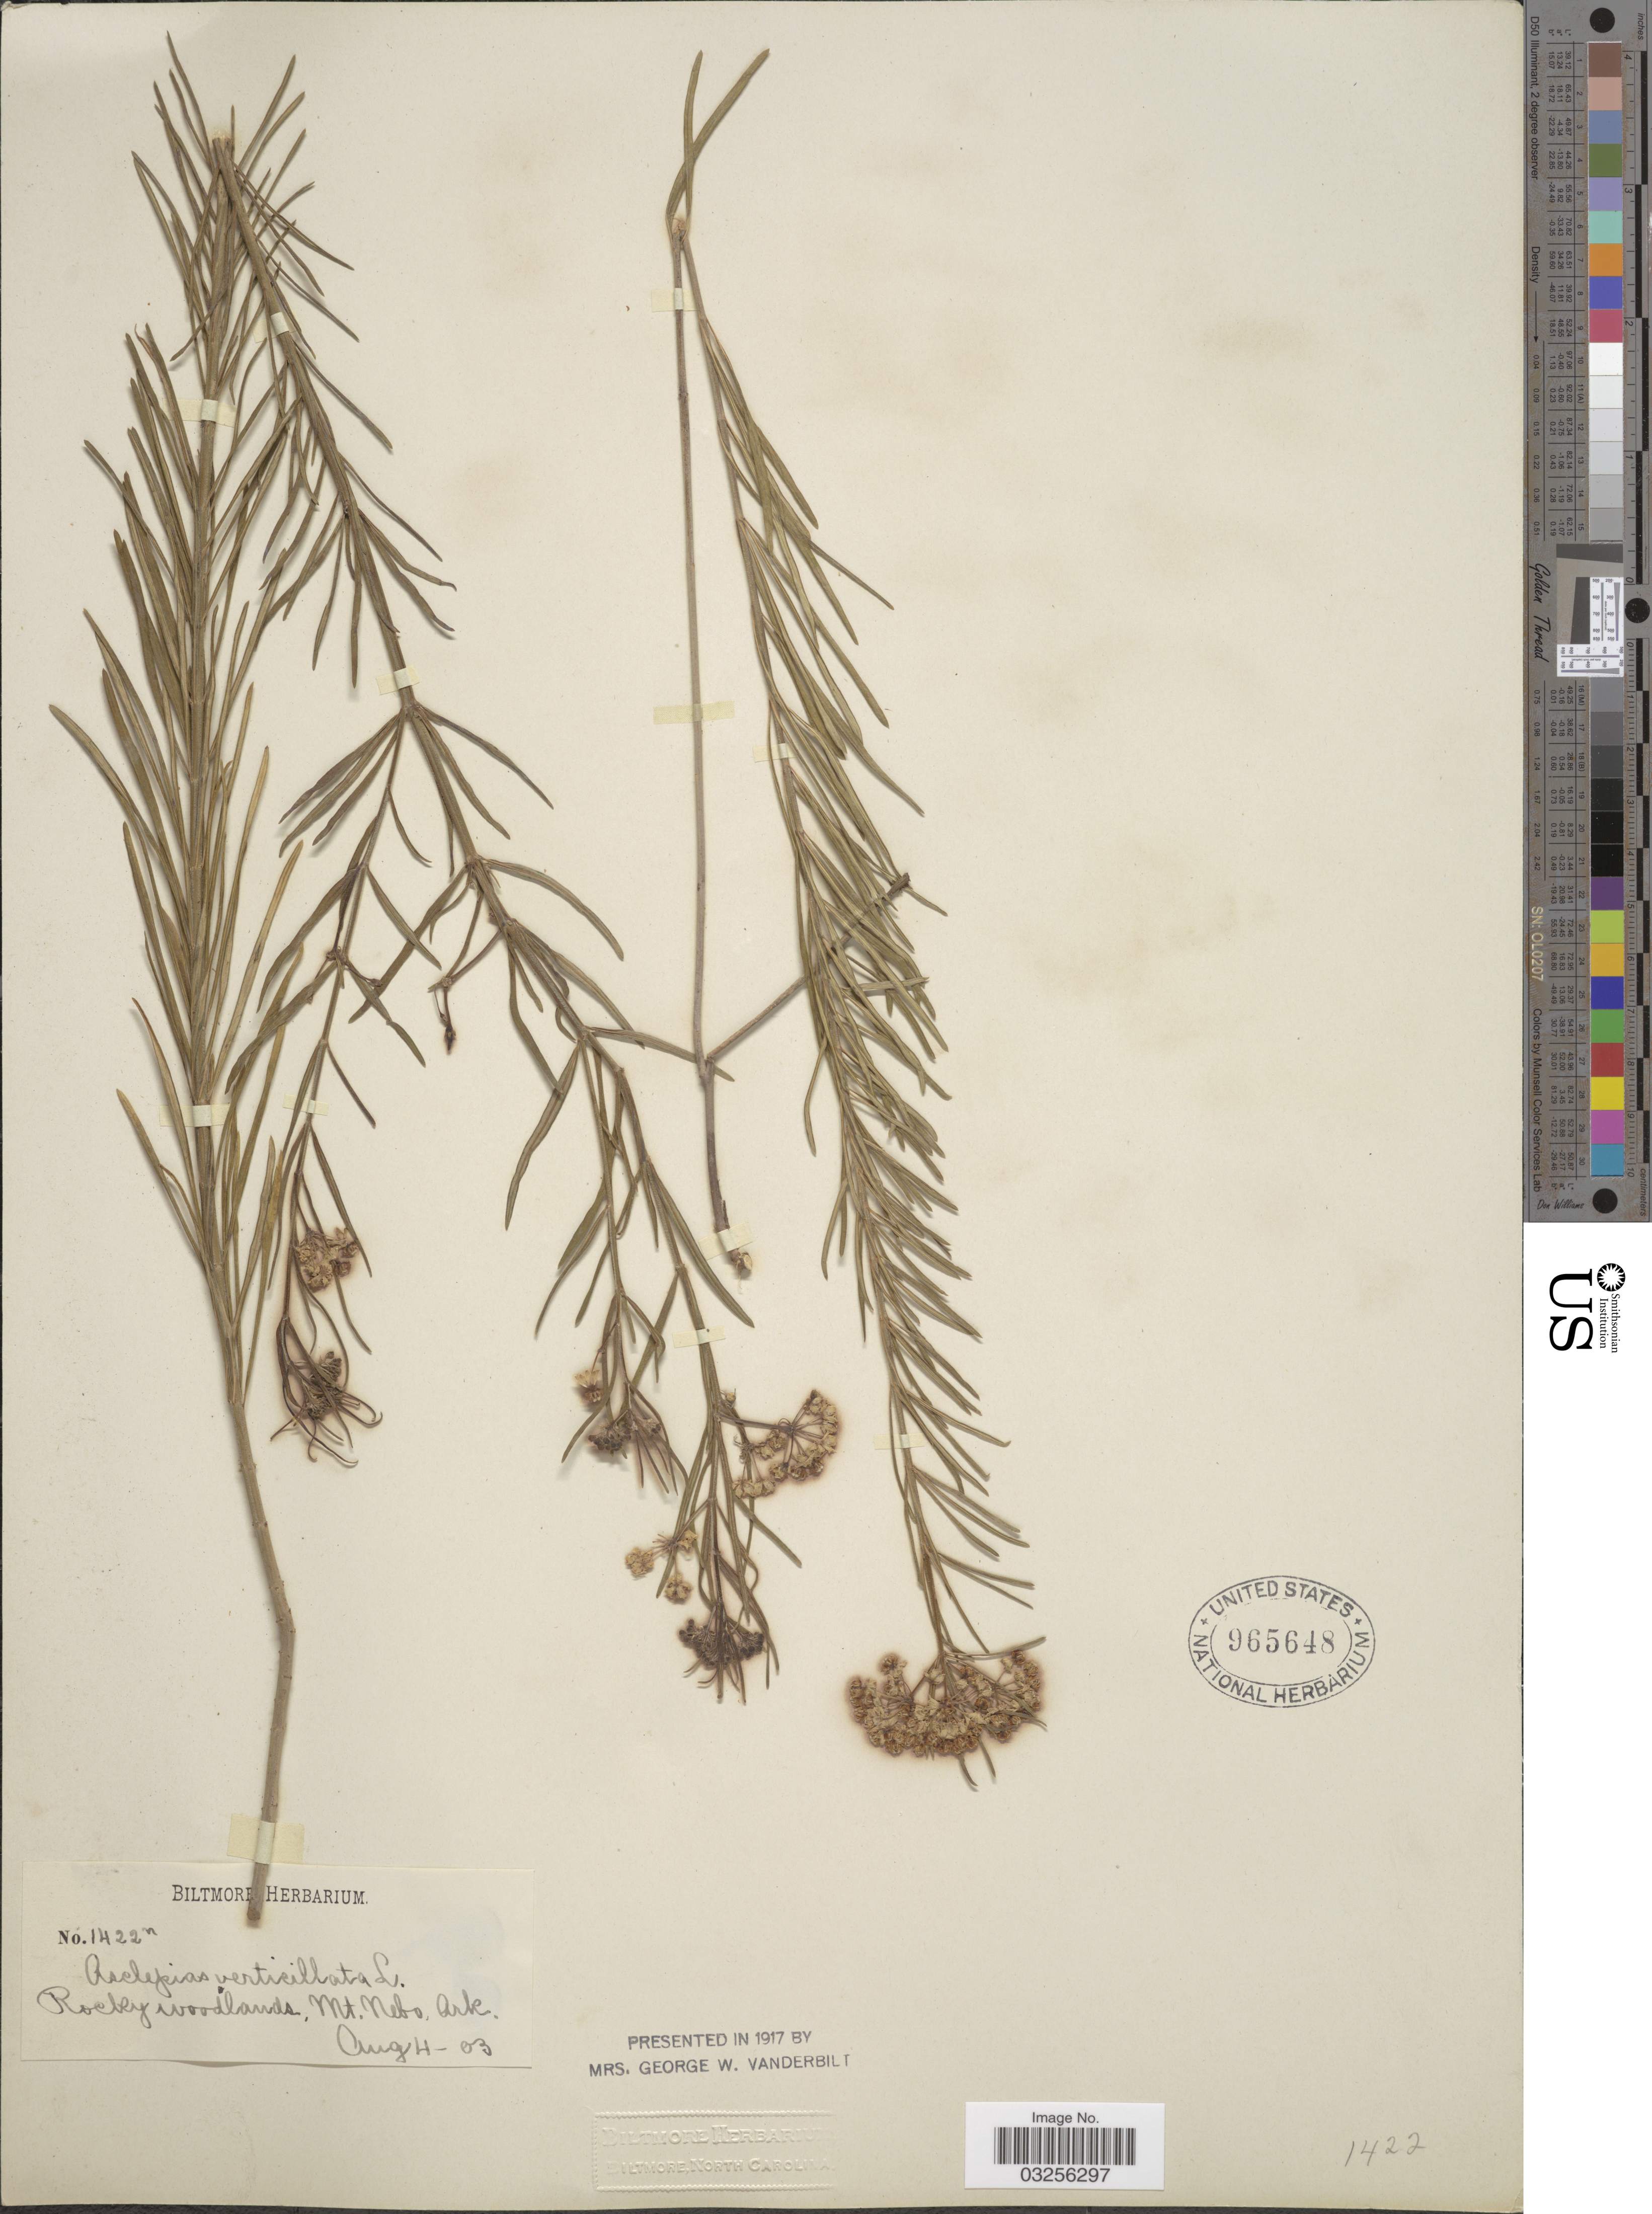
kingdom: Plantae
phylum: Tracheophyta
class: Magnoliopsida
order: Gentianales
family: Apocynaceae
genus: Asclepias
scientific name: Asclepias verticillata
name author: L.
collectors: ex herb. Biltmore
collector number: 1422n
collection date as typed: Transcribed d/m/y: 4/8/03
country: United States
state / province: Arkansas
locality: Rocky woodlands, Mt. Nebo.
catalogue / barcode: US 965648